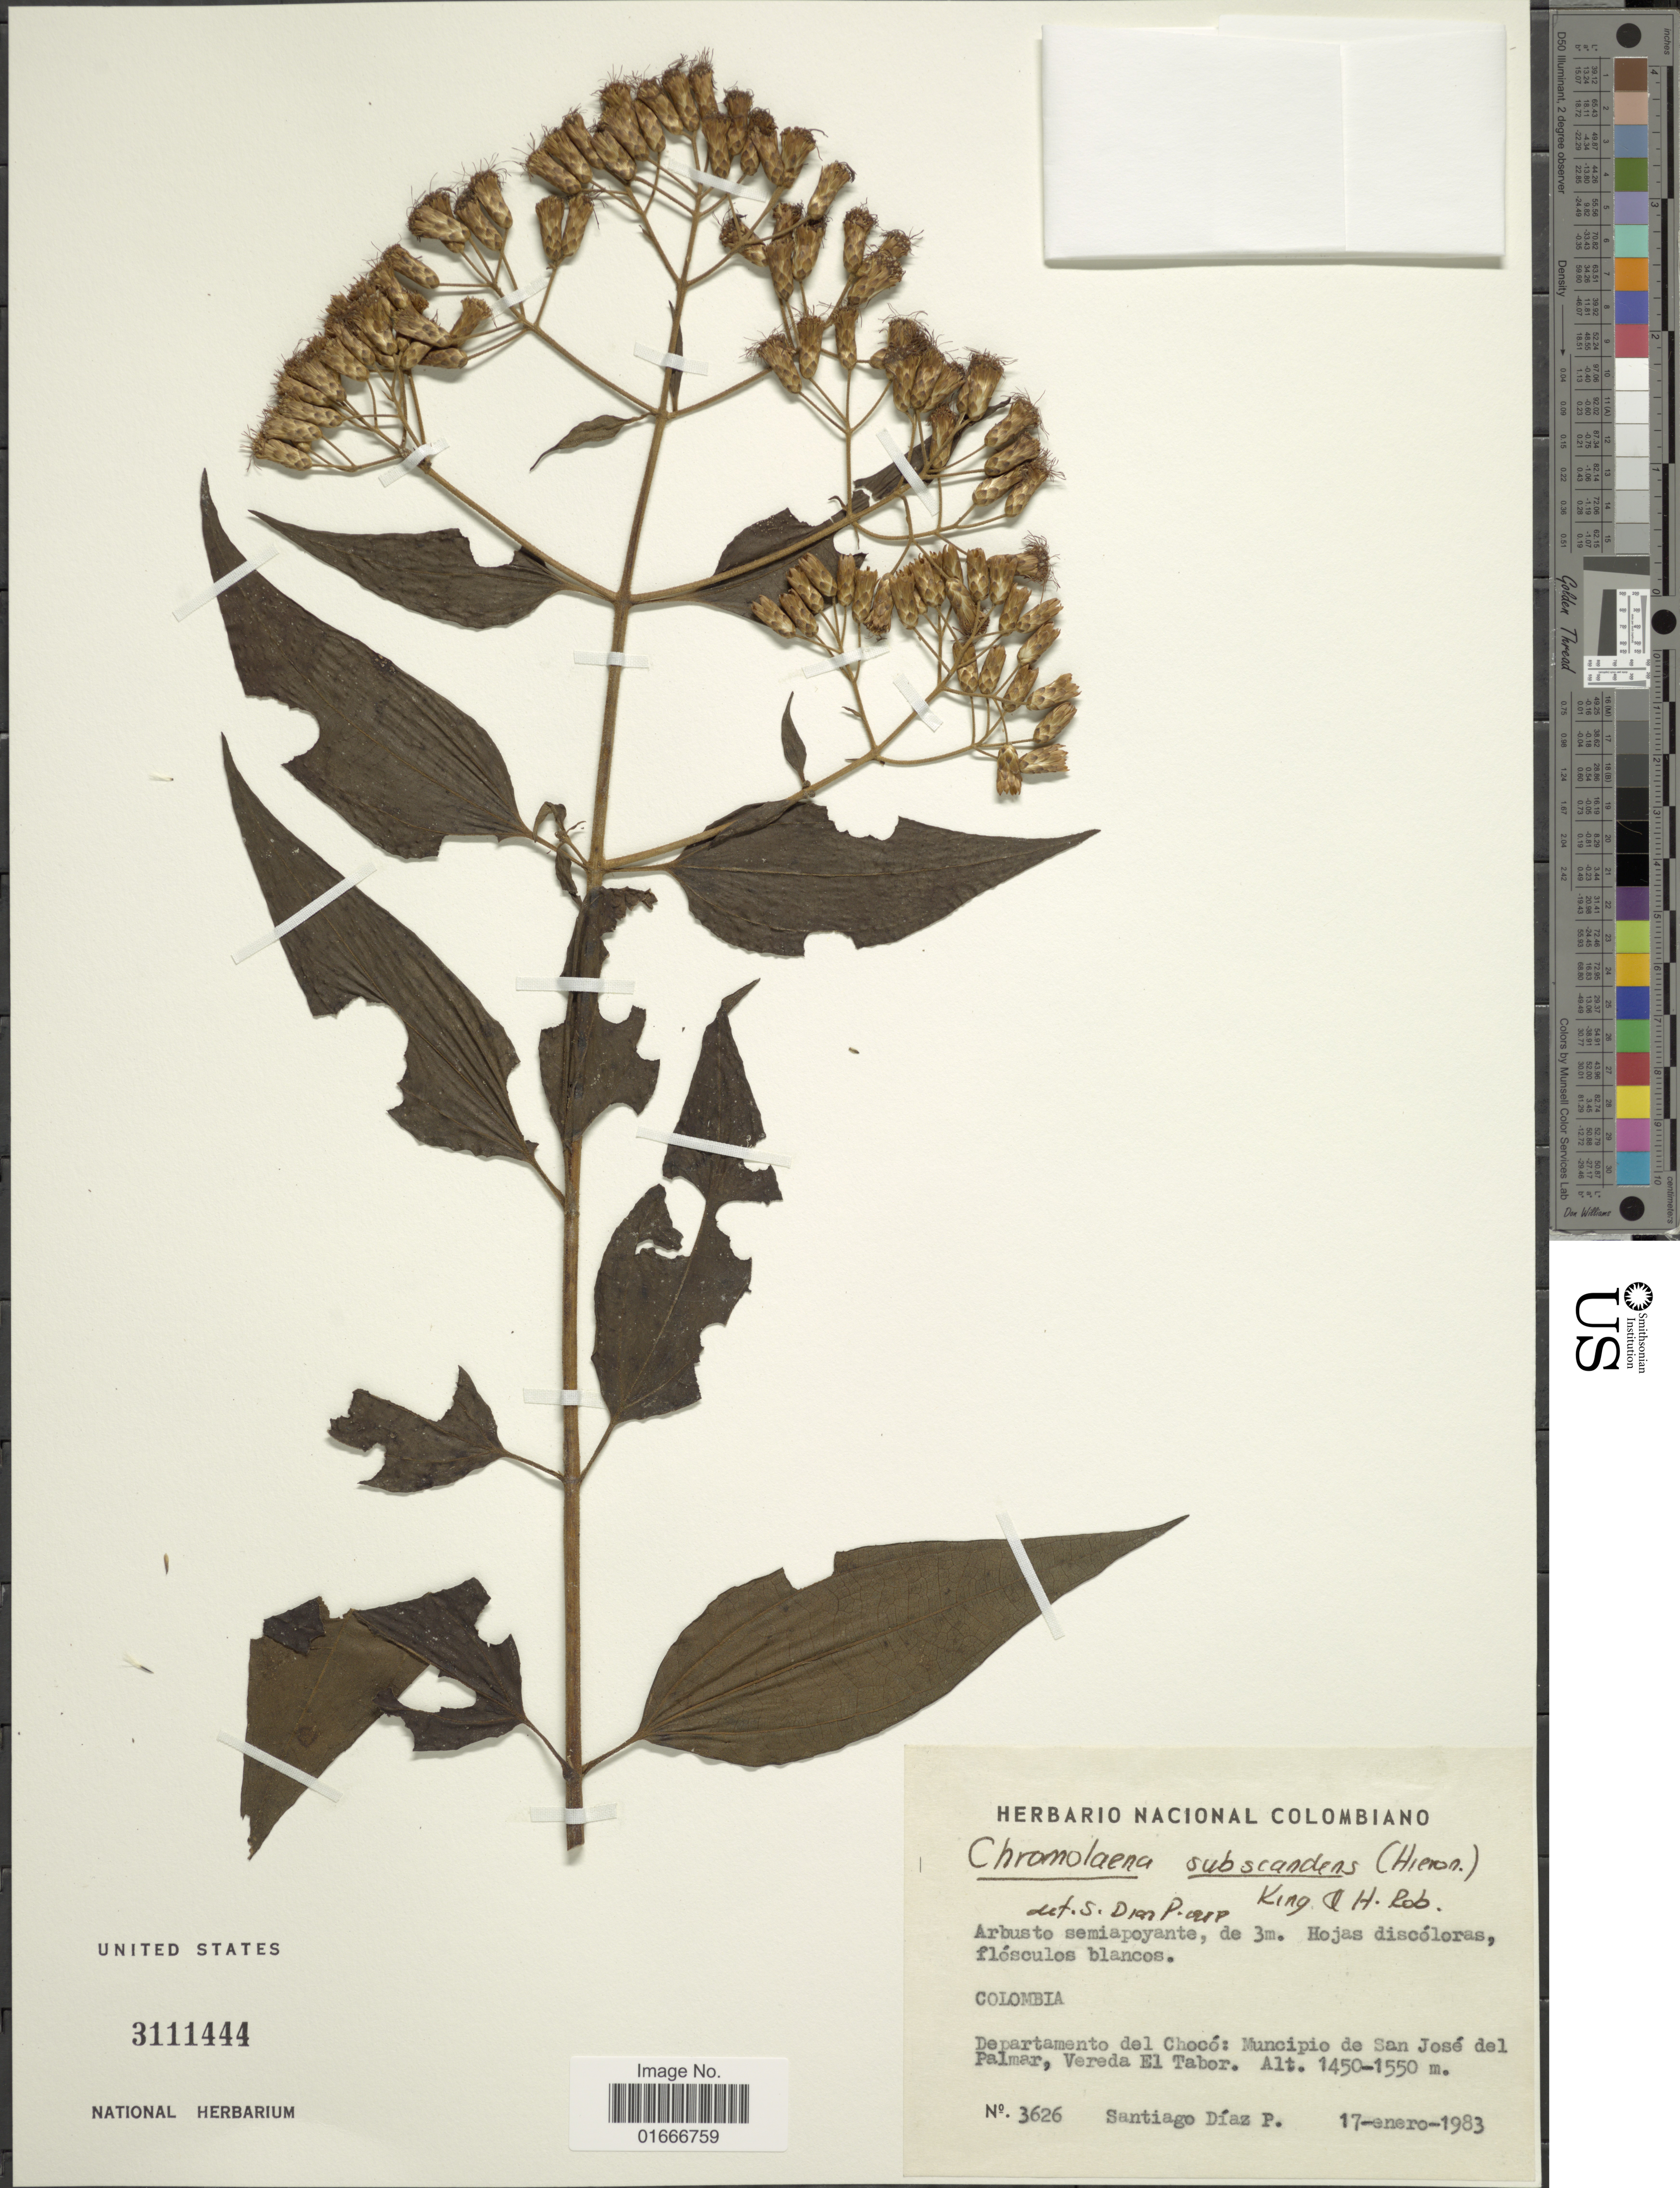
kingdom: Plantae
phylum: Tracheophyta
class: Magnoliopsida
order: Asterales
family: Asteraceae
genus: Chromolaena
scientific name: Chromolaena subscandens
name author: (Hieron.) R.M. King & H. Rob.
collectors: S. Díaz Píedrahíta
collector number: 3626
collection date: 1983-01-17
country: Colombia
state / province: Chocó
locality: Municipio de San Jose del Palmar, Vereda El Tabor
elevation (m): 1450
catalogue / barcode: US 3111444